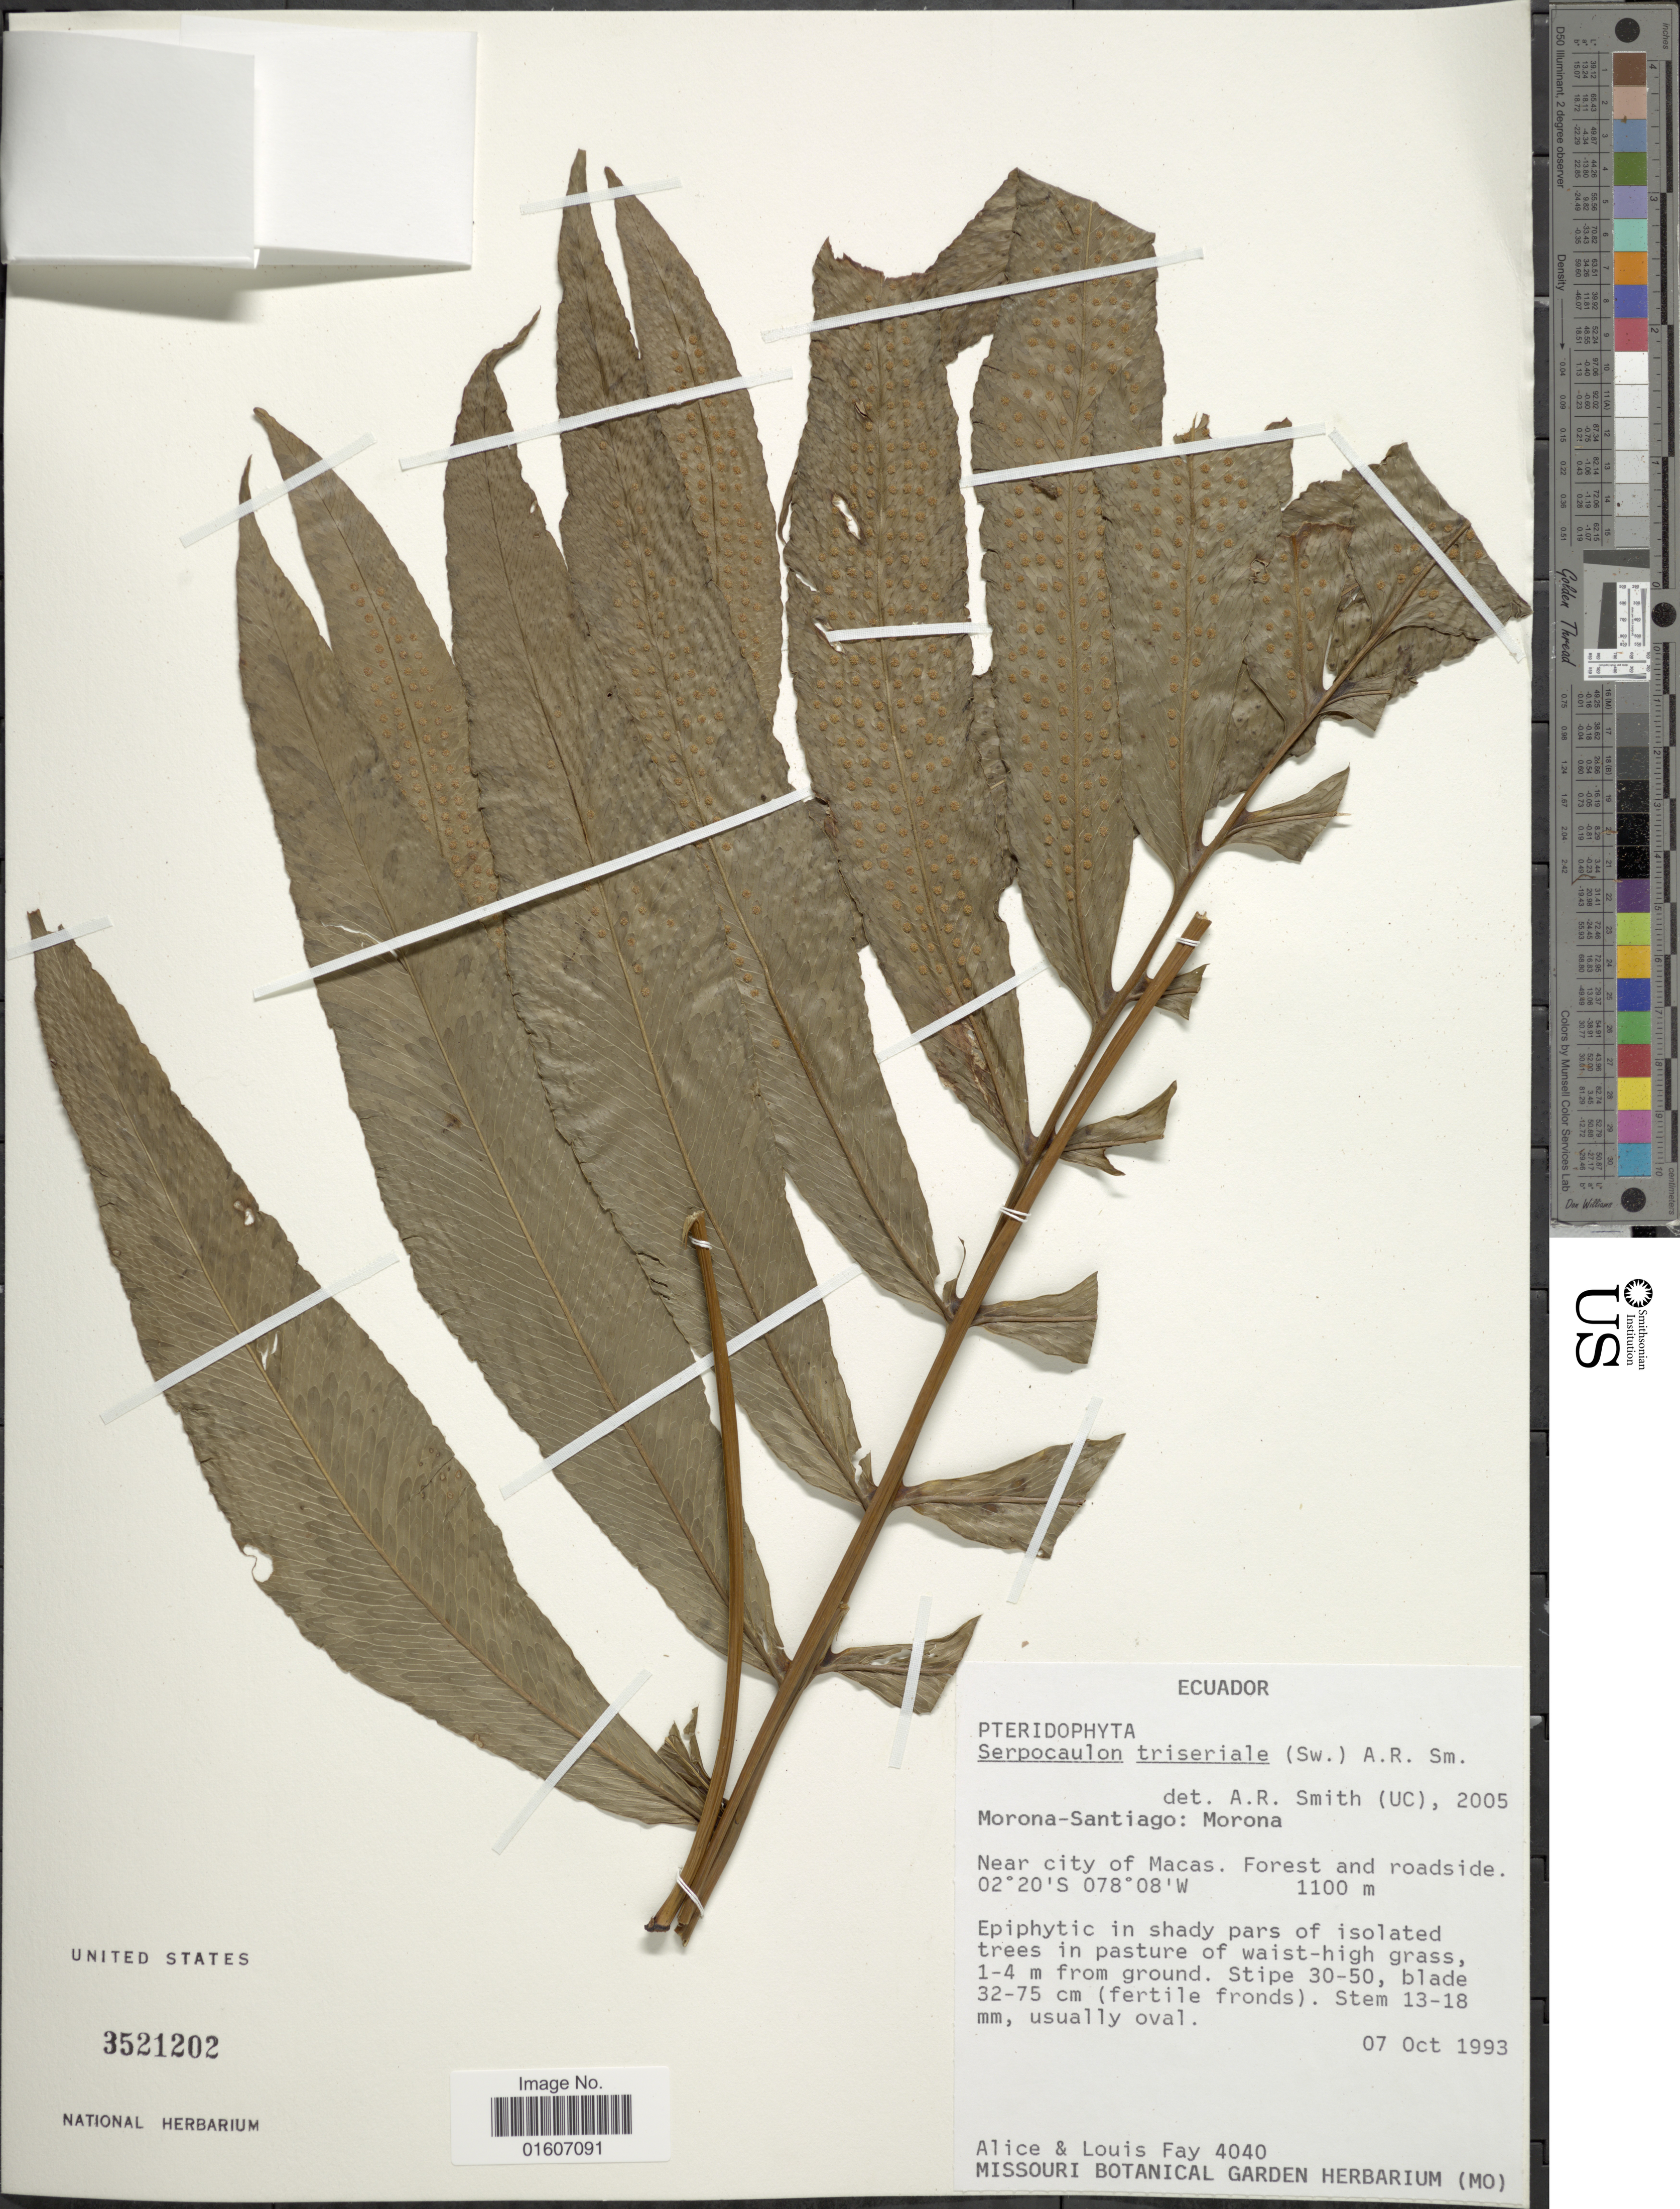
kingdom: Plantae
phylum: Tracheophyta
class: Polypodiopsida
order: Polypodiales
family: Polypodiaceae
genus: Serpocaulon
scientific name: Serpocaulon triseriale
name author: (Sw.) A.R. Sm.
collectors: A. Fay & L. Fay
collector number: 4040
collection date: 1993-10-07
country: Ecuador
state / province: Morona-Santiago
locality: Morona, Near city of Macas. Forest and roadside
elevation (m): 1100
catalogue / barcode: US 3521202